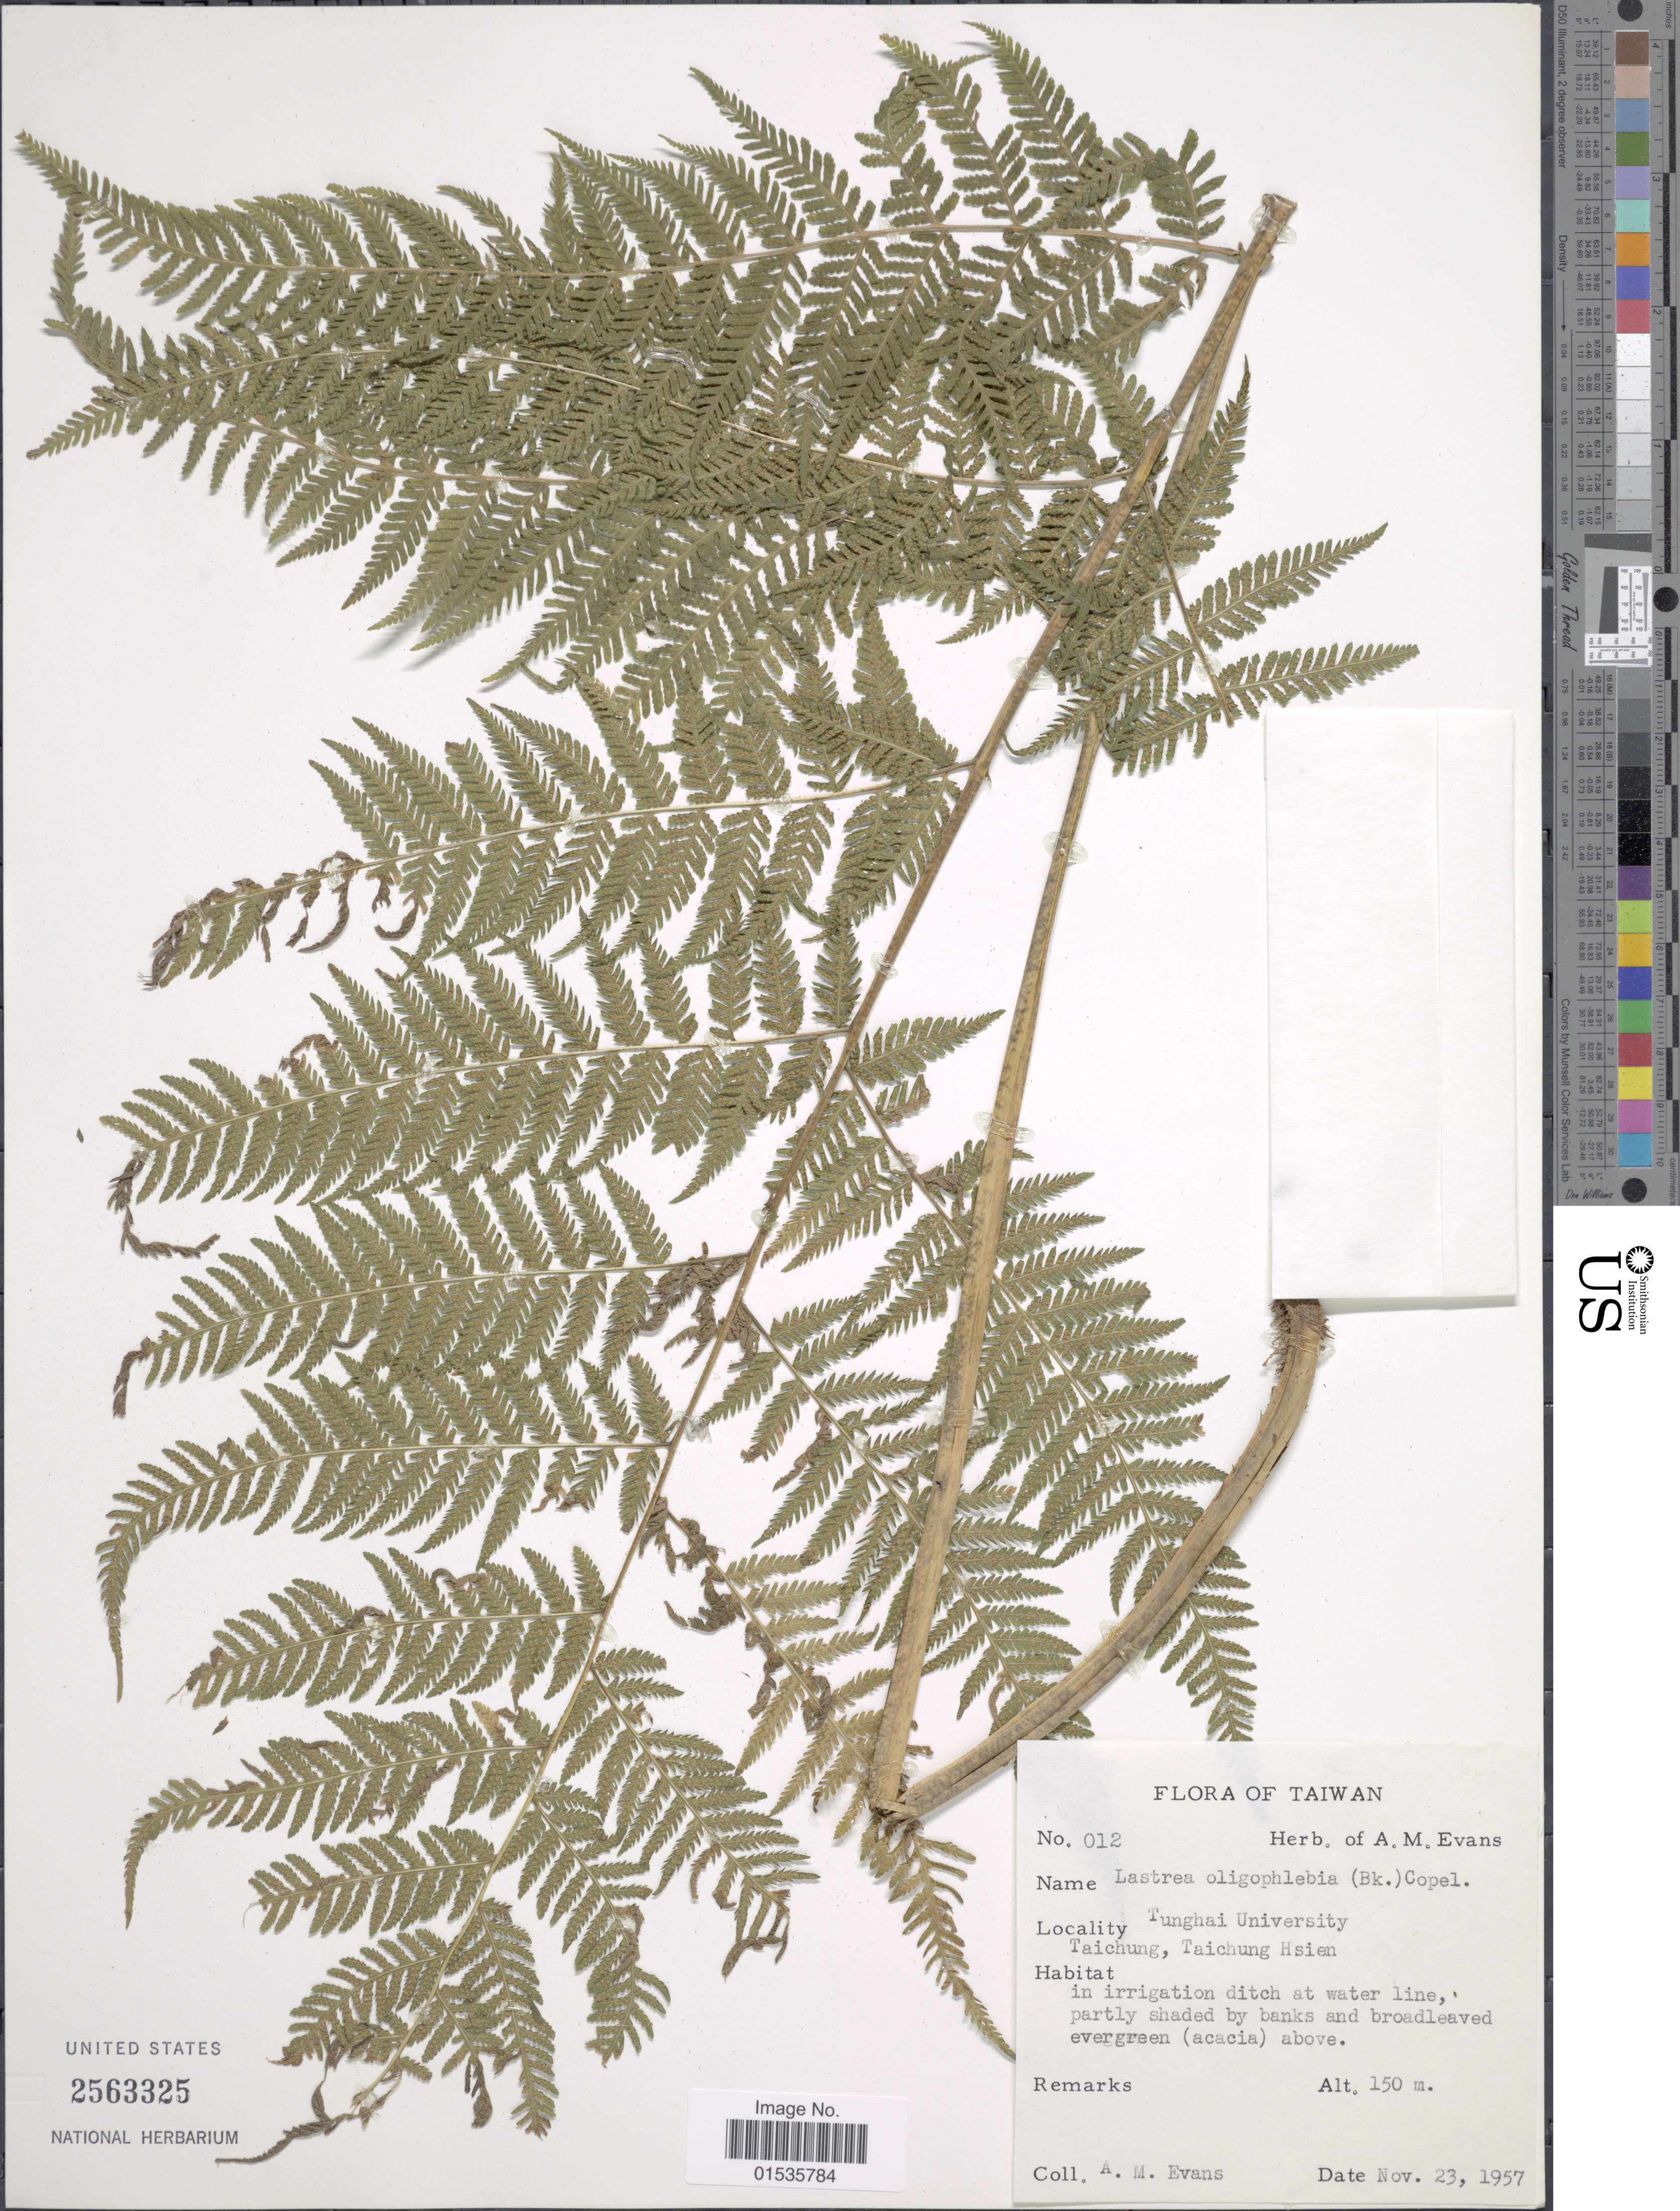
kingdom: Plantae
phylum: Tracheophyta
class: Polypodiopsida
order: Polypodiales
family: Thelypteridaceae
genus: Macrothelypteris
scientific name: Macrothelypteris oligophlebia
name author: (Baker) Ching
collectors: A. M. Evans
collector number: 012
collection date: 1957-11-23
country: Taiwan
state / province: Taichung City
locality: Taiwan, Tunghai University, Taichung, Taichung Hsien.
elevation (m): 150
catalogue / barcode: US 2563325